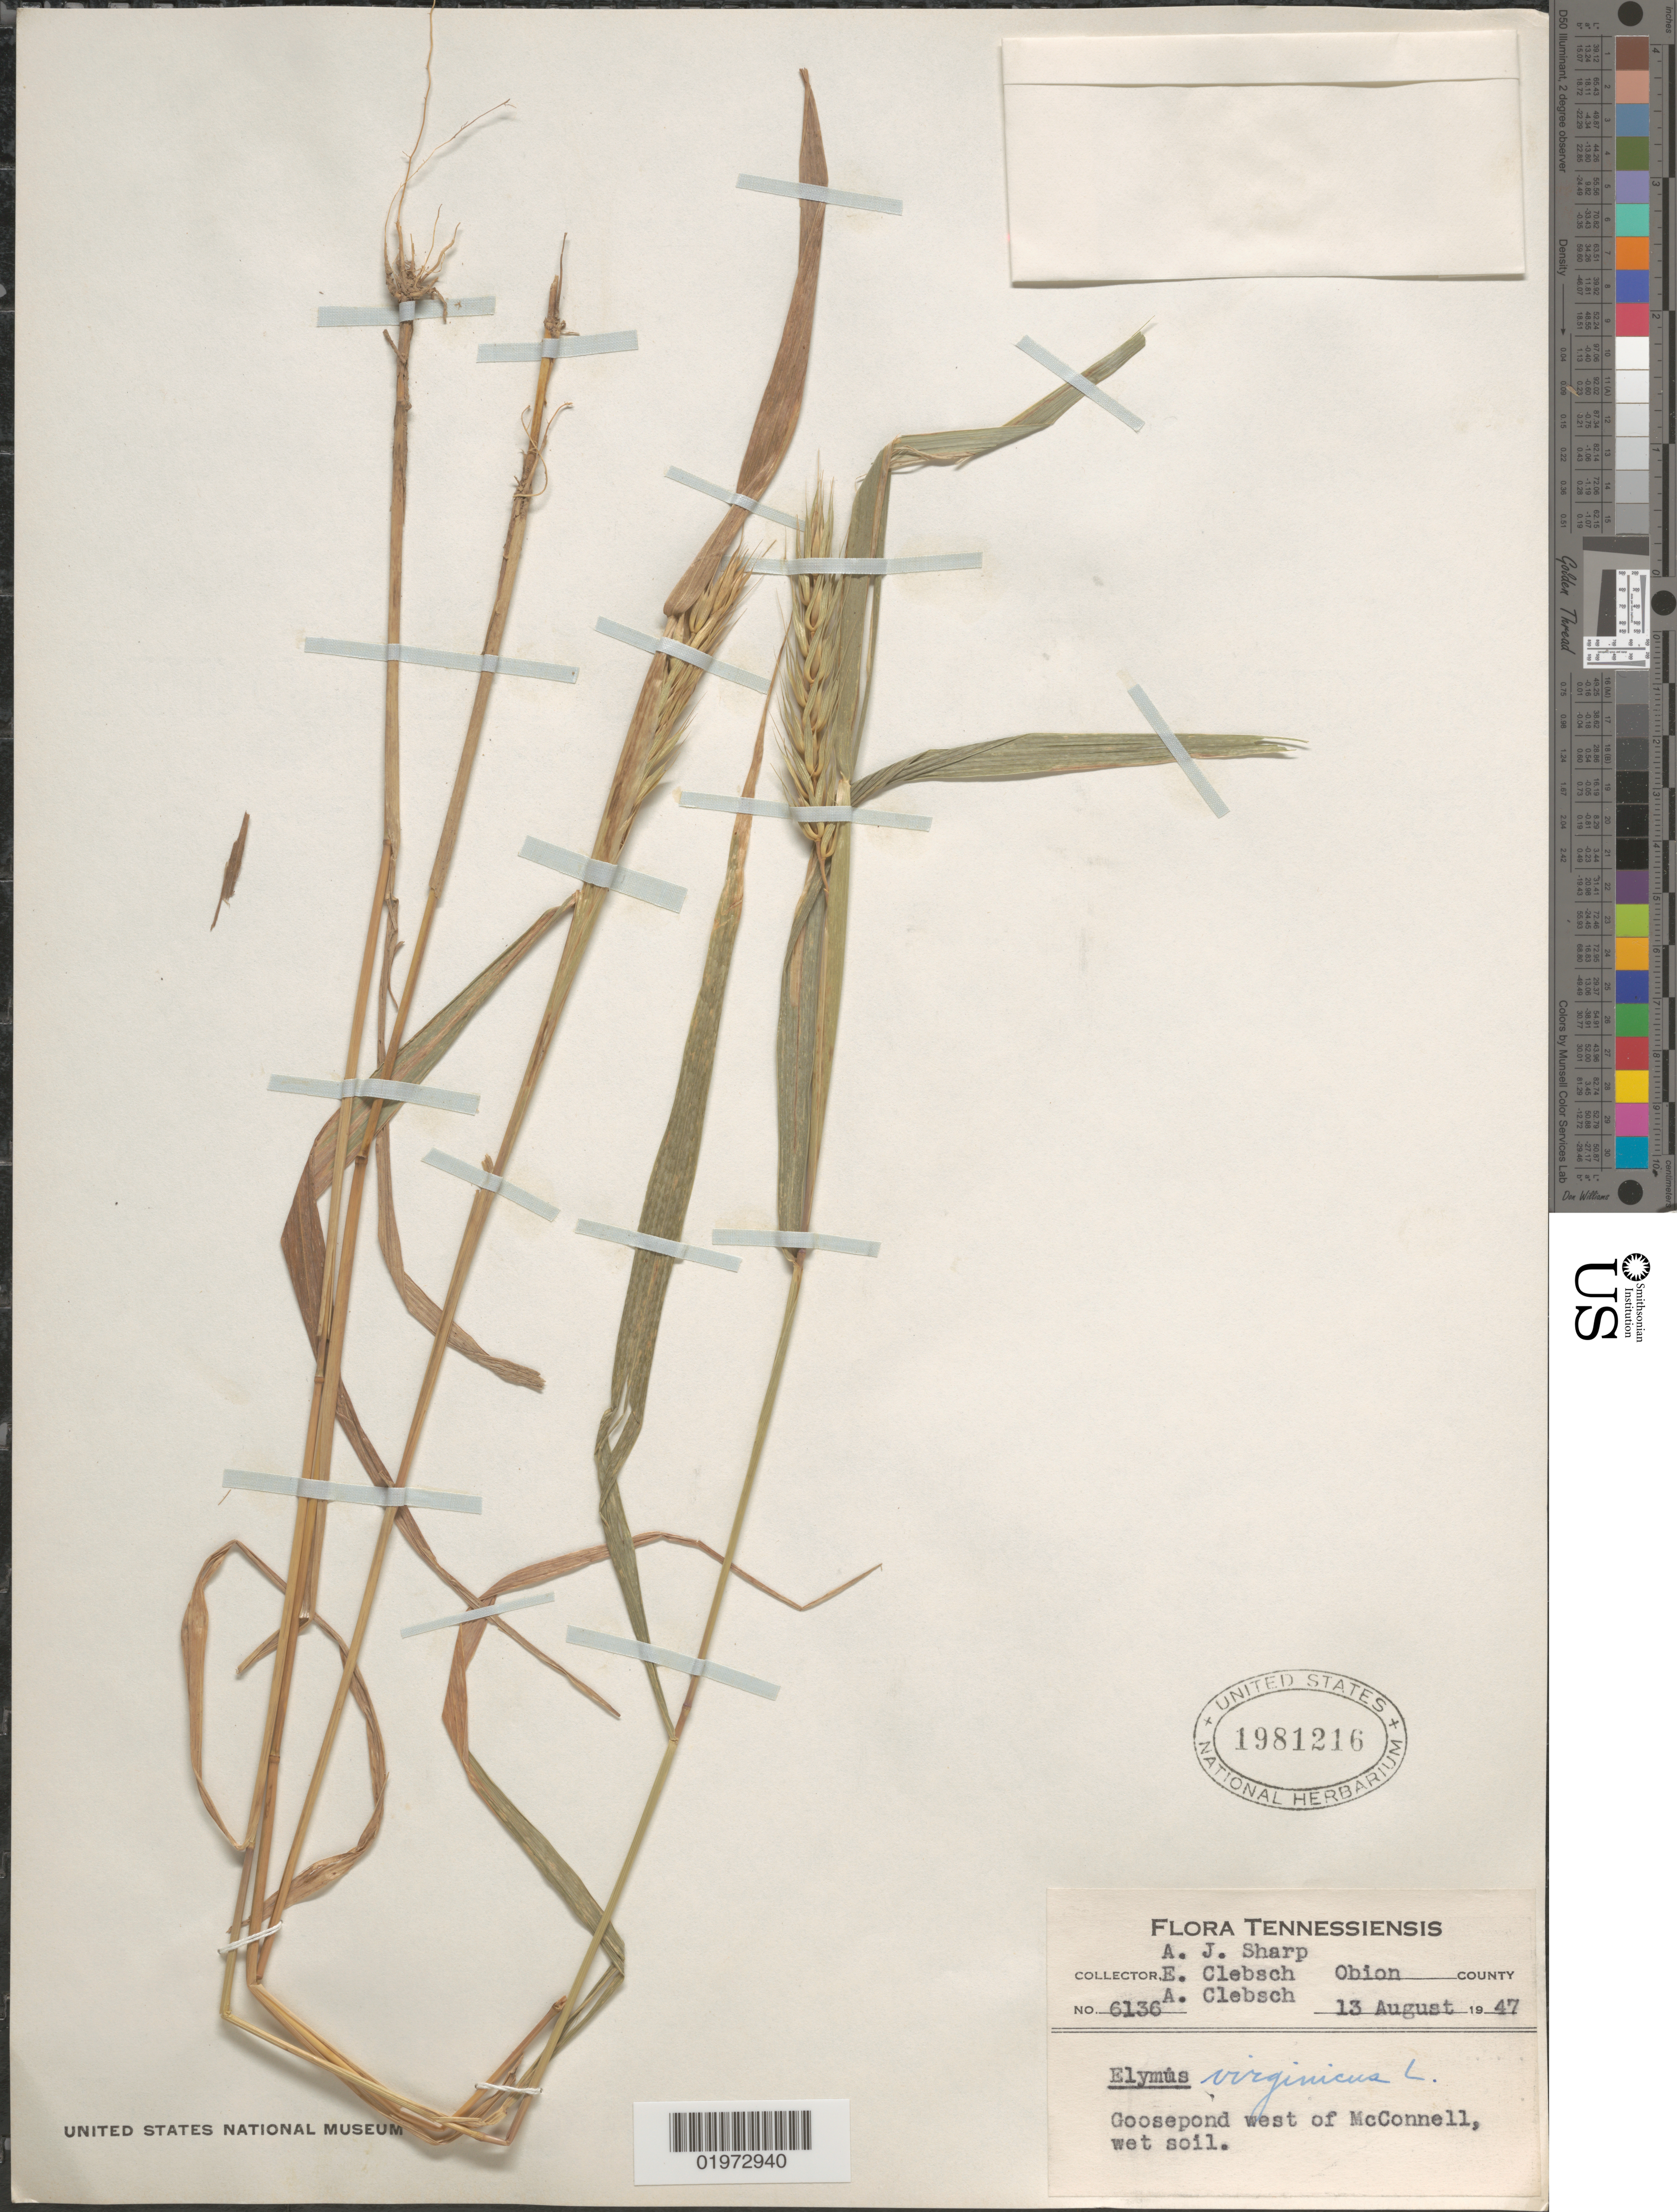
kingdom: Plantae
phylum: Tracheophyta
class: Liliopsida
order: Poales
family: Poaceae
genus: Elymus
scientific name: Elymus virginicus var. halophilus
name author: L.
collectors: A. J. Sharp, E. Clebsch & A. Clebsch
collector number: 6136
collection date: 1947-08-13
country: United States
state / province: Tennessee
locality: Obion County. Goosepond west of McConnell.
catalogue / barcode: US 1981216